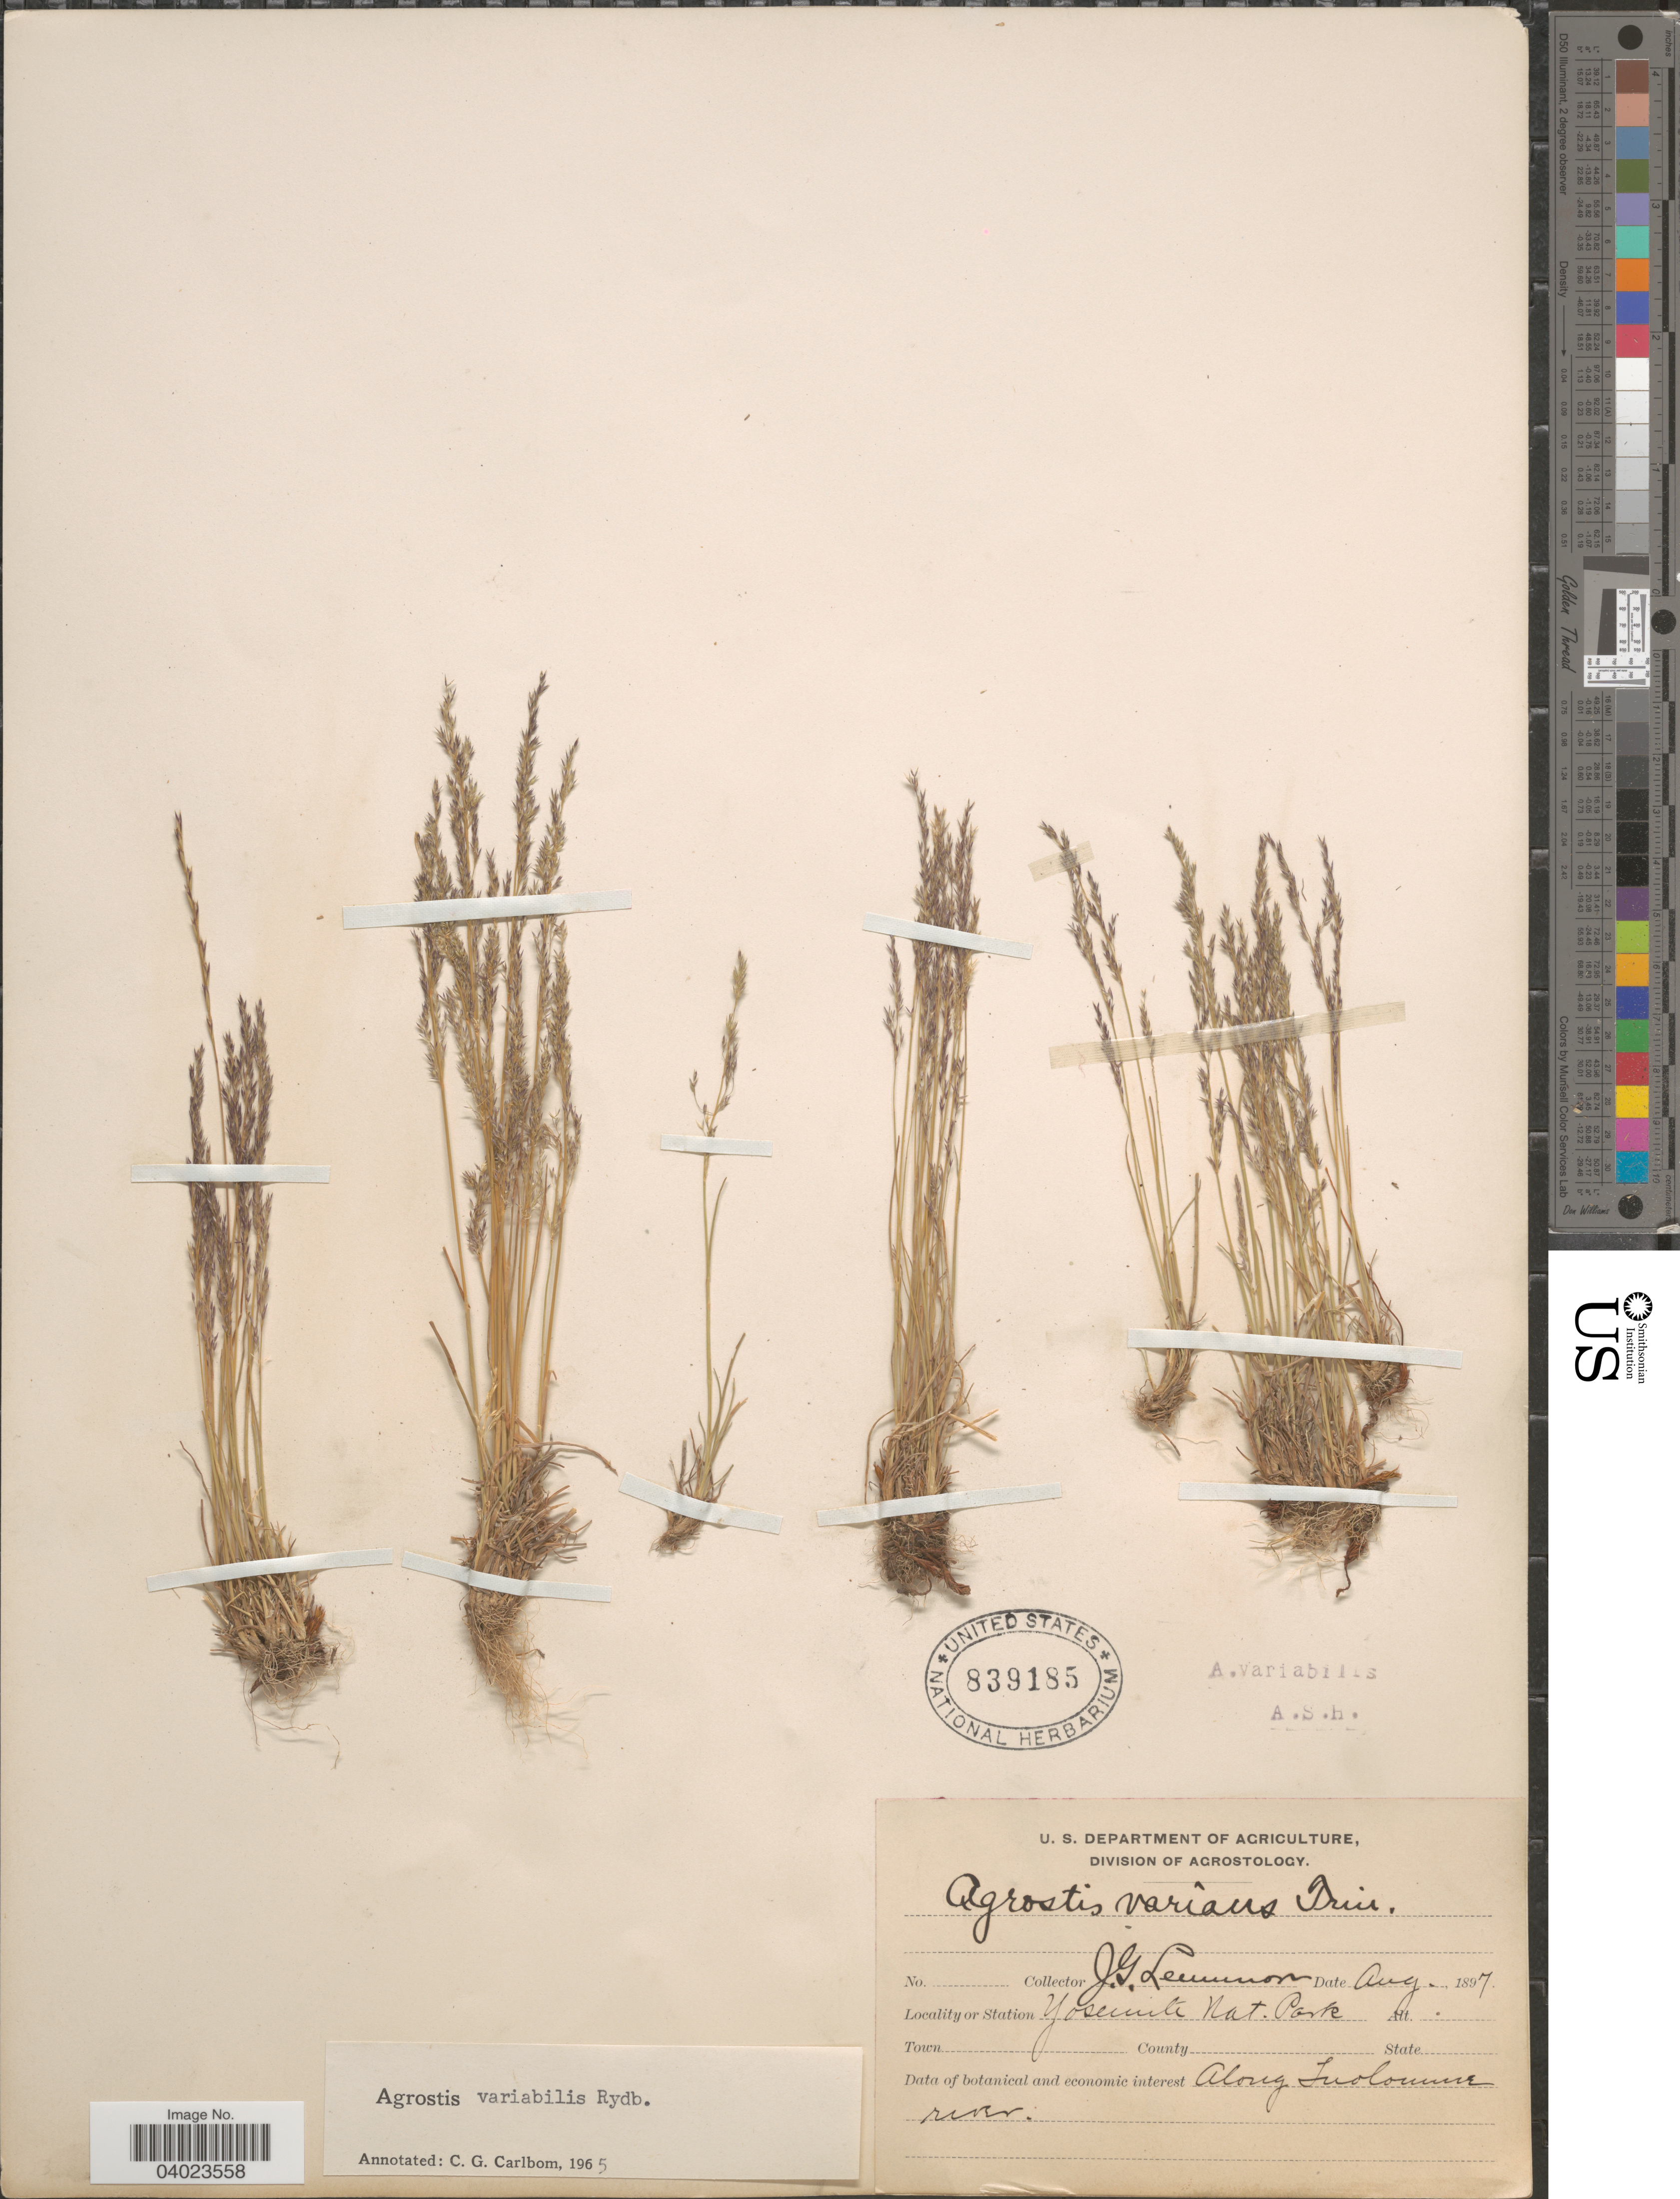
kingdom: Plantae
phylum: Tracheophyta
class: Liliopsida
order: Poales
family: Poaceae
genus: Agrostis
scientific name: Agrostis variabilis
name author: Rydb.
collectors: J. Lemmon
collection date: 1897-08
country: United States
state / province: California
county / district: Mariposa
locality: Yosemite Nat. Park. Along Tuolomne river.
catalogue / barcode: US 839185